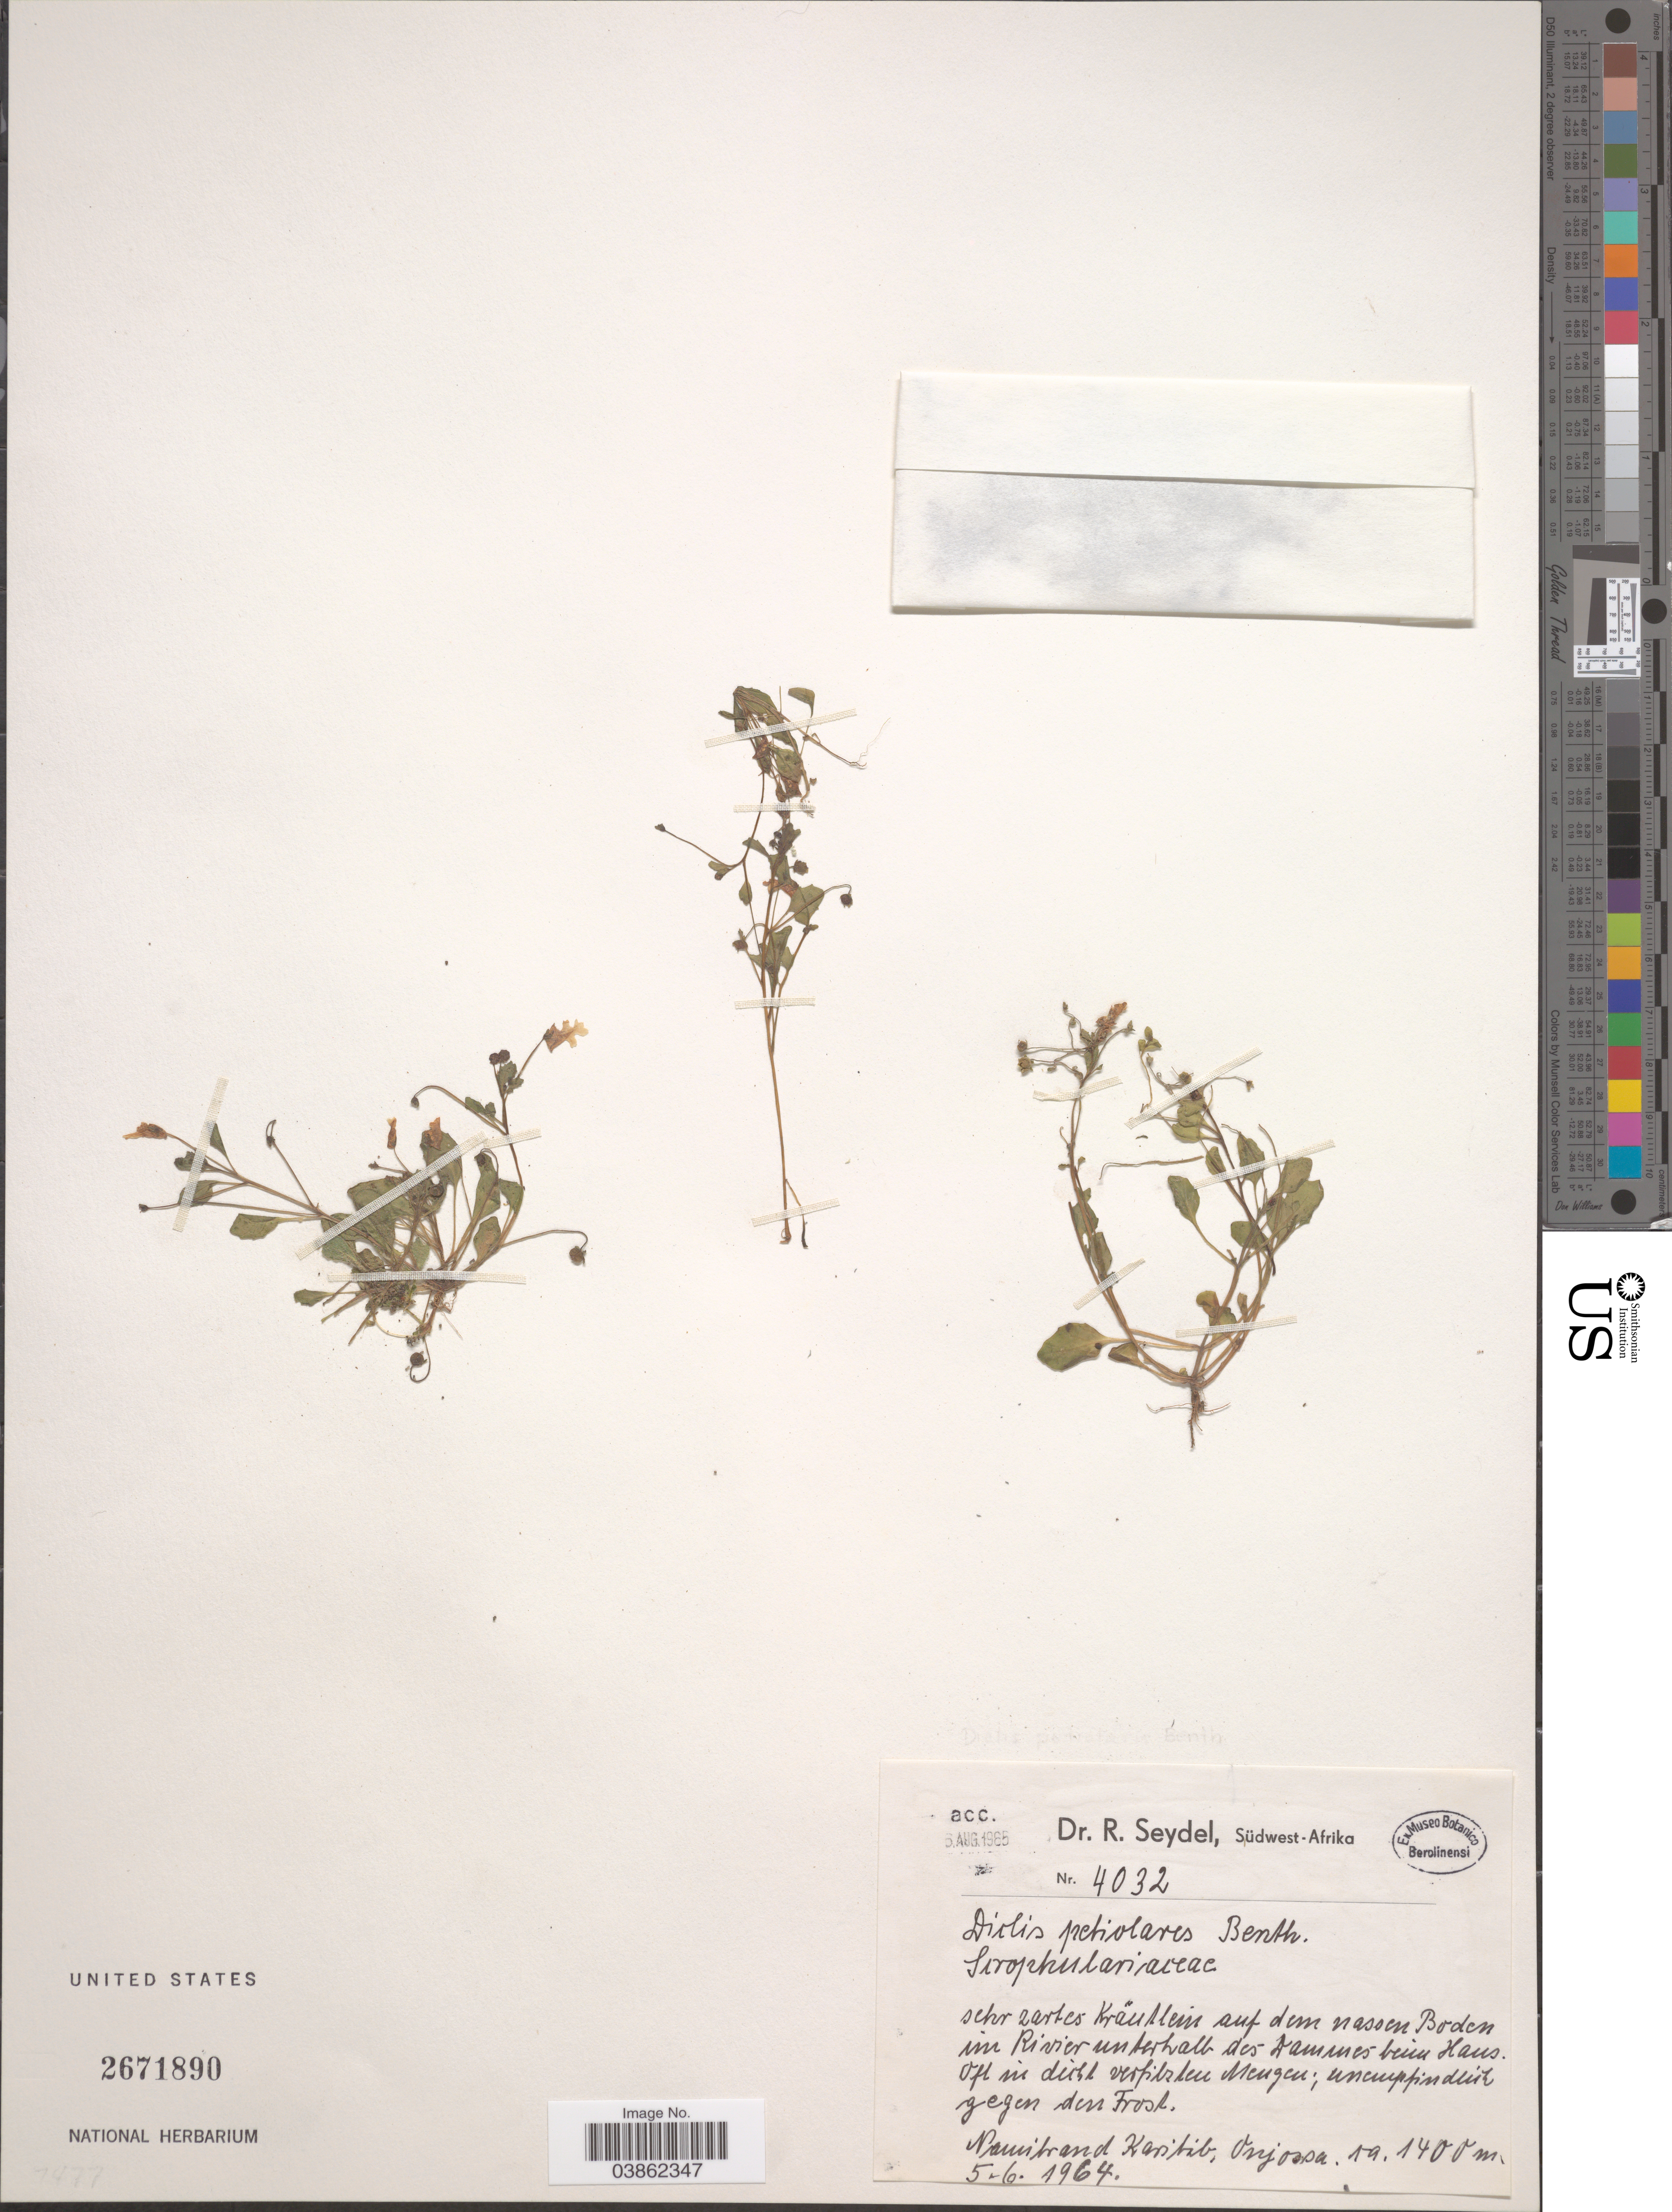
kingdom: Plantae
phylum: Tracheophyta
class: Magnoliopsida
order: Lamiales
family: Scrophulariaceae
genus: Diclis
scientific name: Diclis petiolaris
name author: Benth.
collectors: R. Seydel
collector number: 4032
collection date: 1964-06-05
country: Namibia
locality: Südwest-Afrika. Namibrand Karibib, Onjosa.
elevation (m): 1400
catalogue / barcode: US 2671890